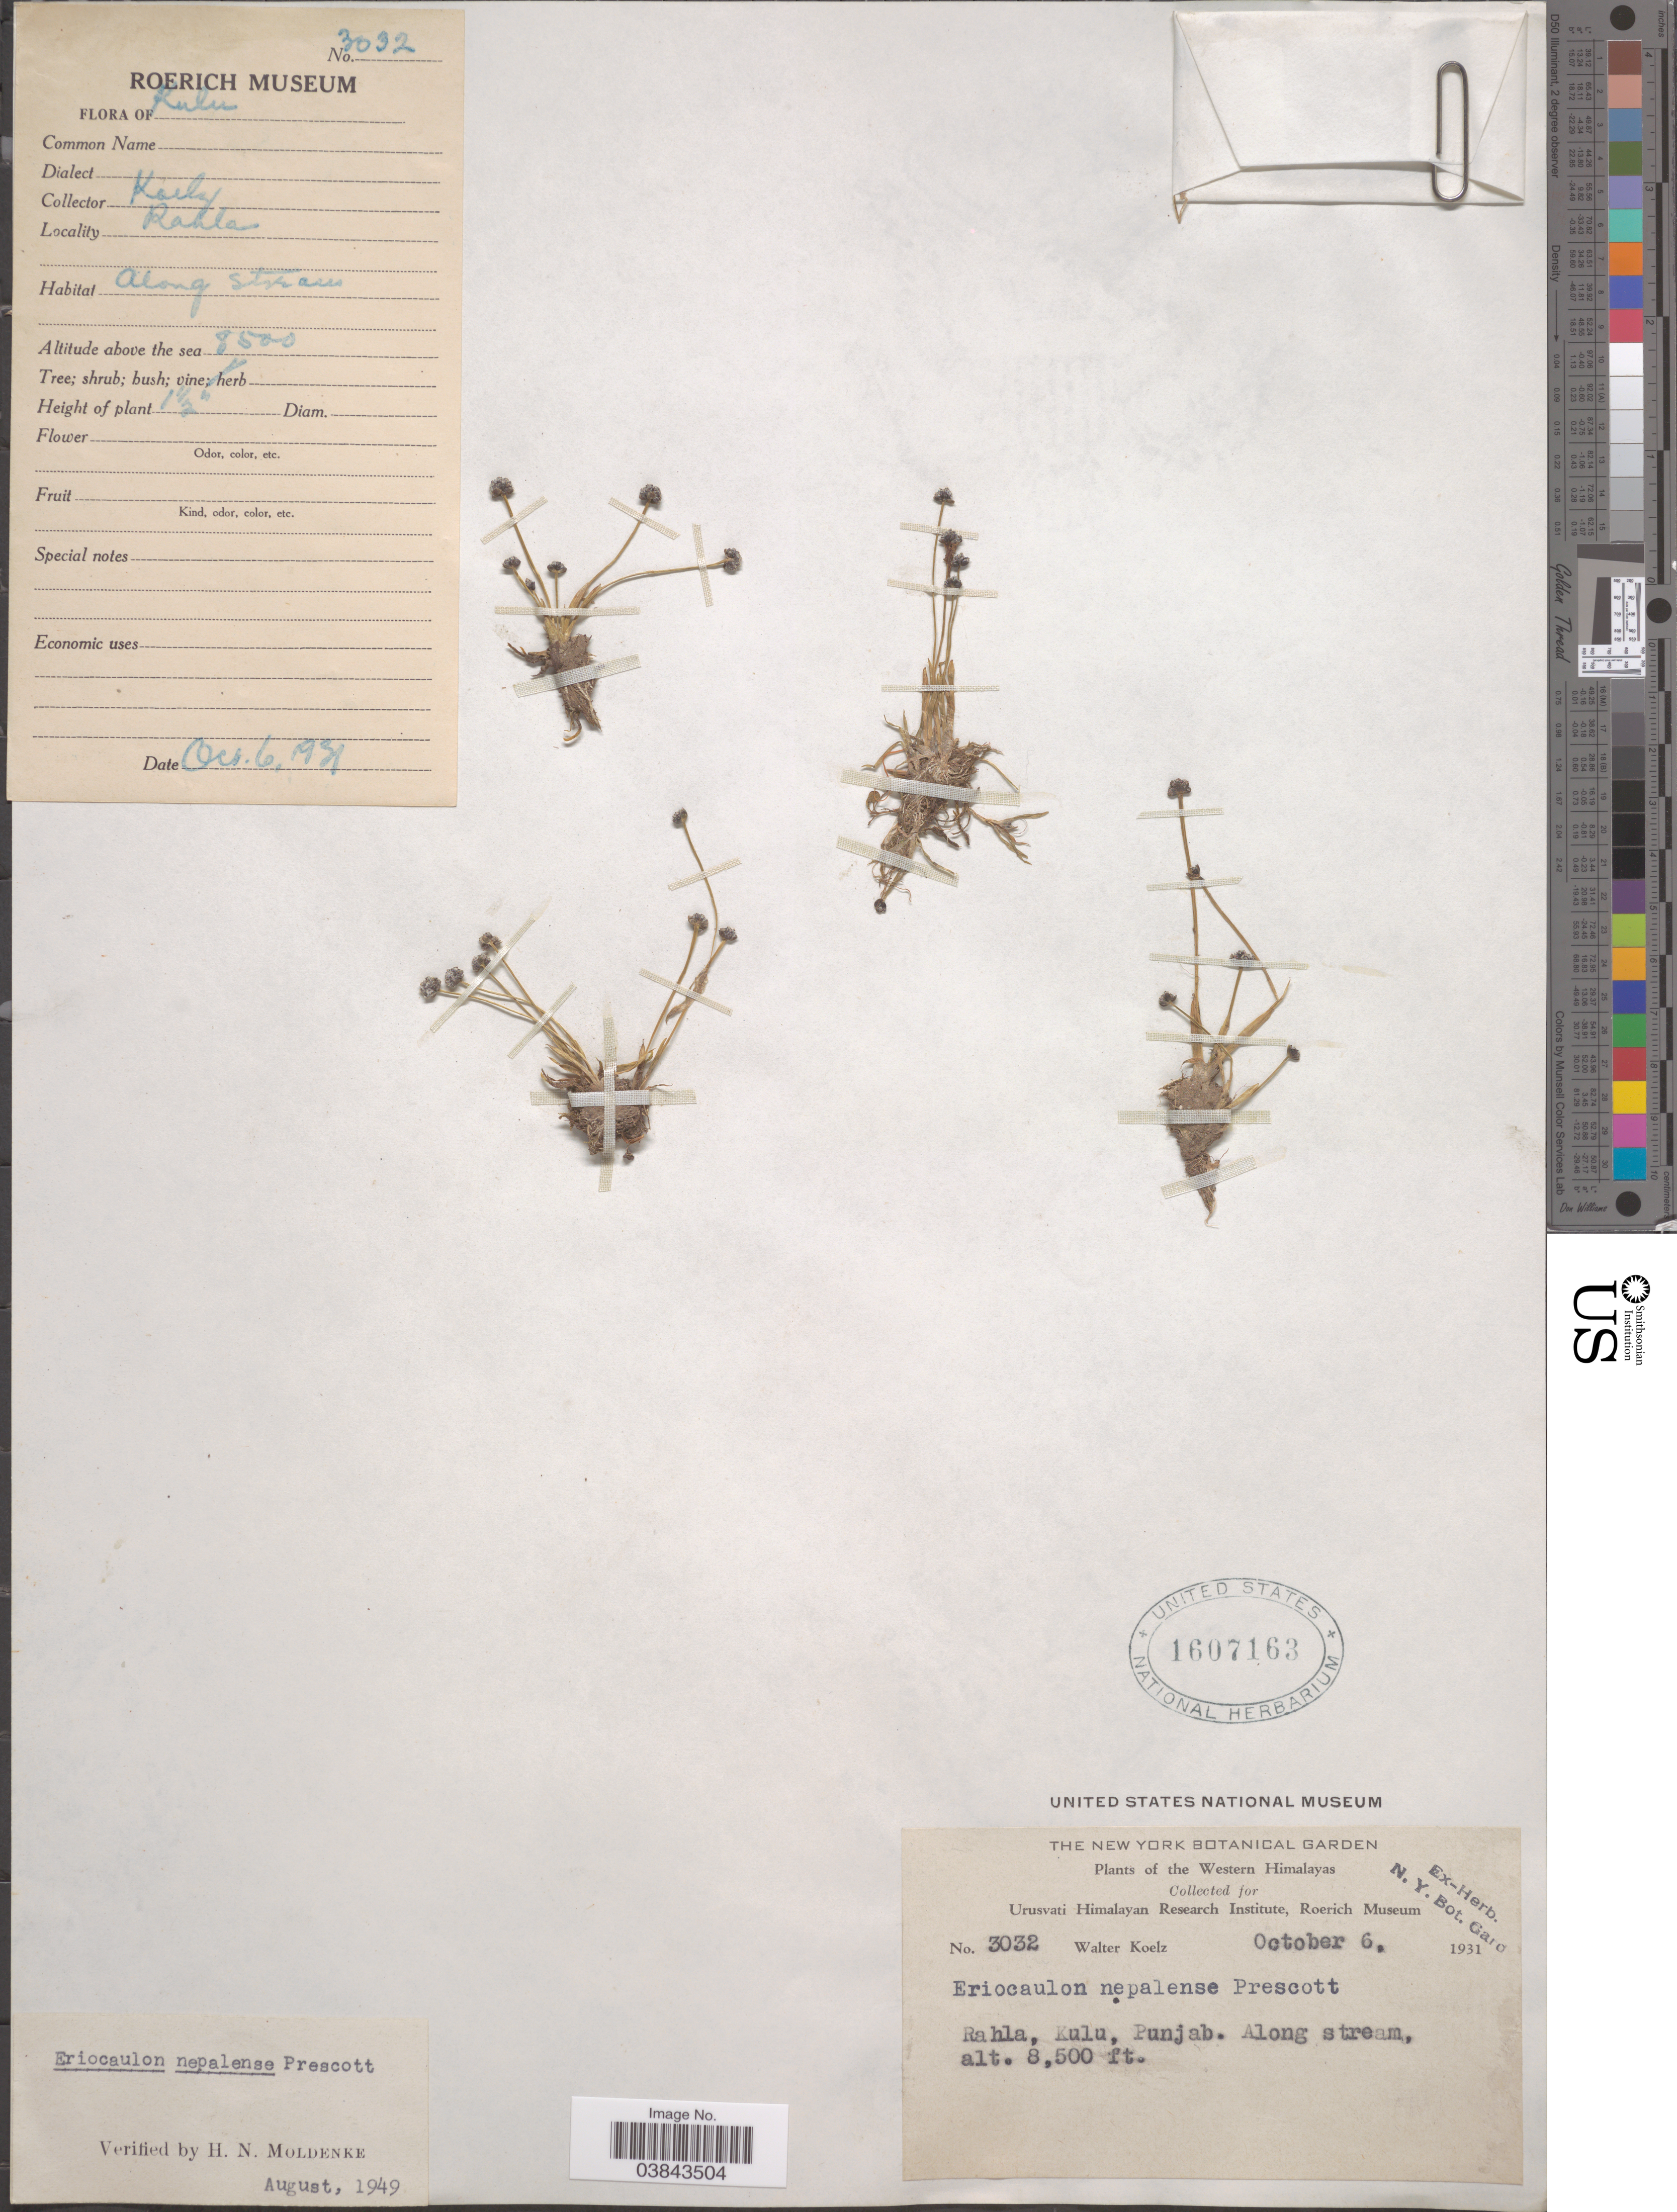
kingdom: Plantae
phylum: Tracheophyta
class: Liliopsida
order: Poales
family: Eriocaulaceae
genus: Eriocaulon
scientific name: Eriocaulon nepalense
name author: Bong.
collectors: W. N. Koelz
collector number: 3032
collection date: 1931-10-06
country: India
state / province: Punjab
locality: Western Himalayas. Rahla, Kulu.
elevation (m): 2591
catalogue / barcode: US 1607163